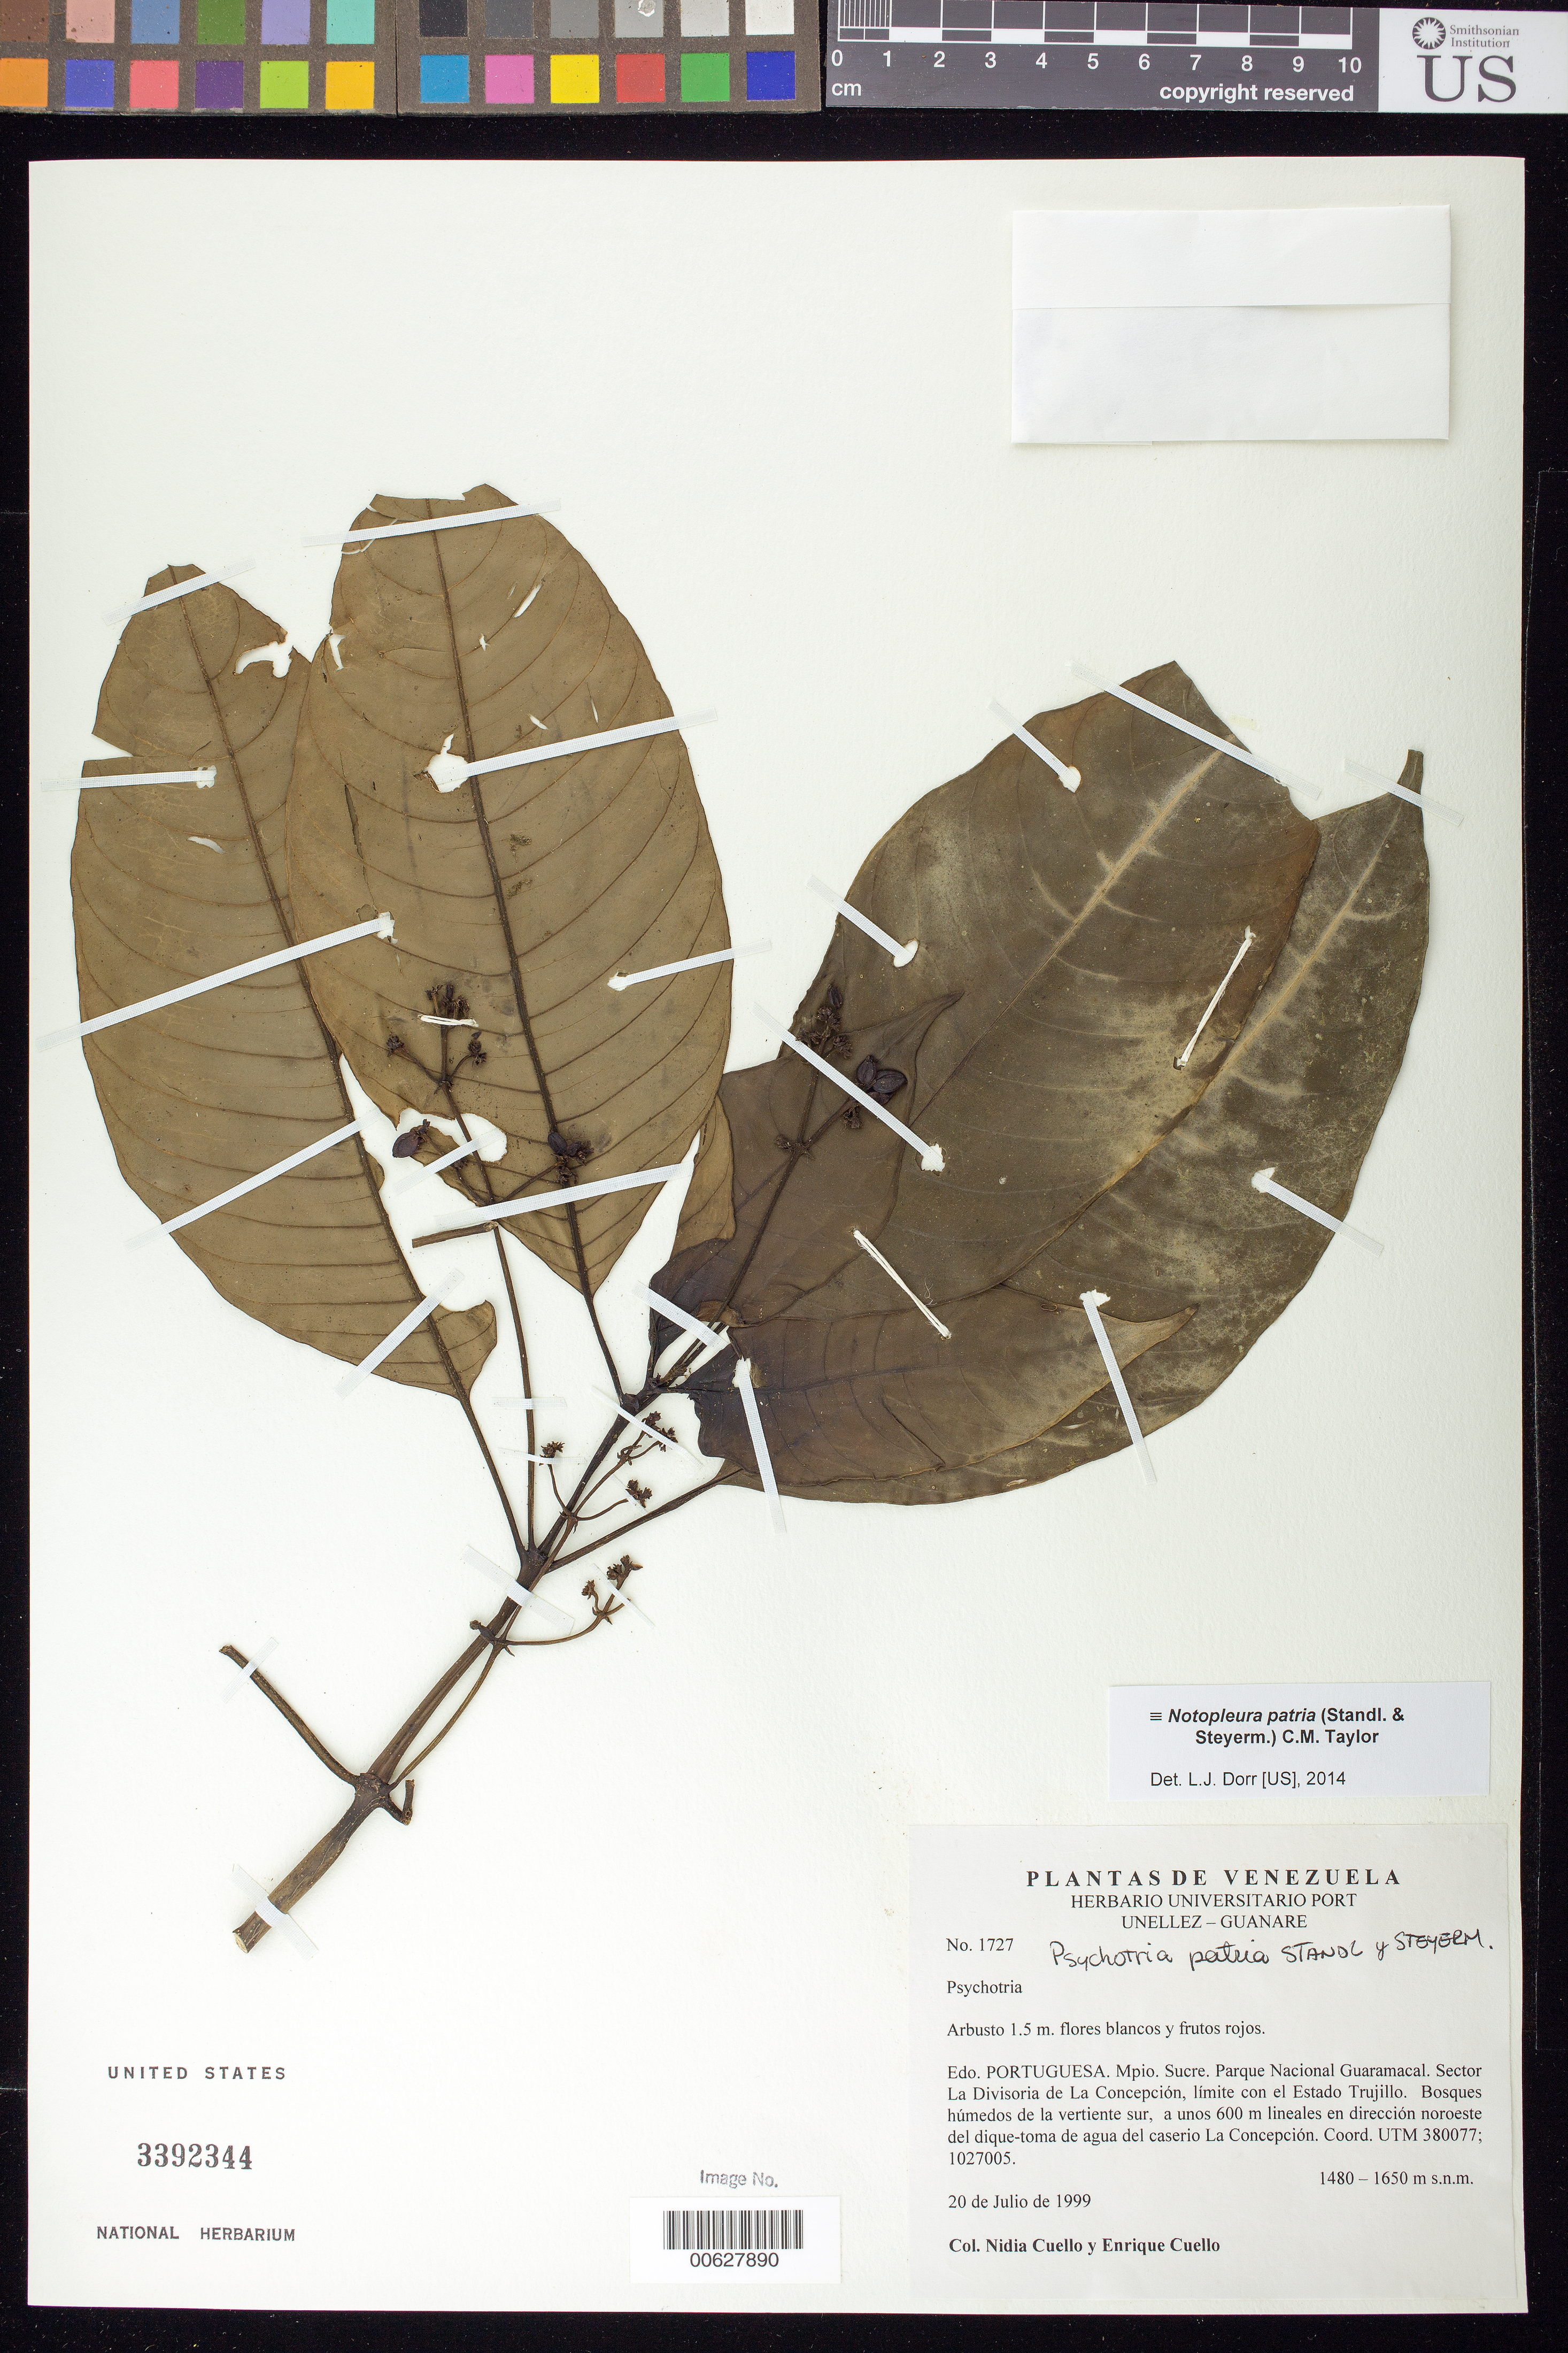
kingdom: Plantae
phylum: Tracheophyta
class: Magnoliopsida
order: Gentianales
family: Rubiaceae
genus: Notopleura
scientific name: Notopleura patria var. patria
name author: (Standl. & Steyerm.) C.M. Taylor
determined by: Dorr, L. J., (BOT), Smithsonian Institution - National Museum of Natural History (UNITED STATES)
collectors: N. L. Cuello & E. Cuello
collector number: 1727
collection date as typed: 20 Jul 1999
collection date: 1999-07-20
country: Venezuela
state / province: Portuguesa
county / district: Sucre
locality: Parque Nacional Guaramacal. Sector La Divisoria de La Concepción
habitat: Bosques húmedos de la vertiente sur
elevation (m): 1480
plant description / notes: PORT, US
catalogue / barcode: US 3392344